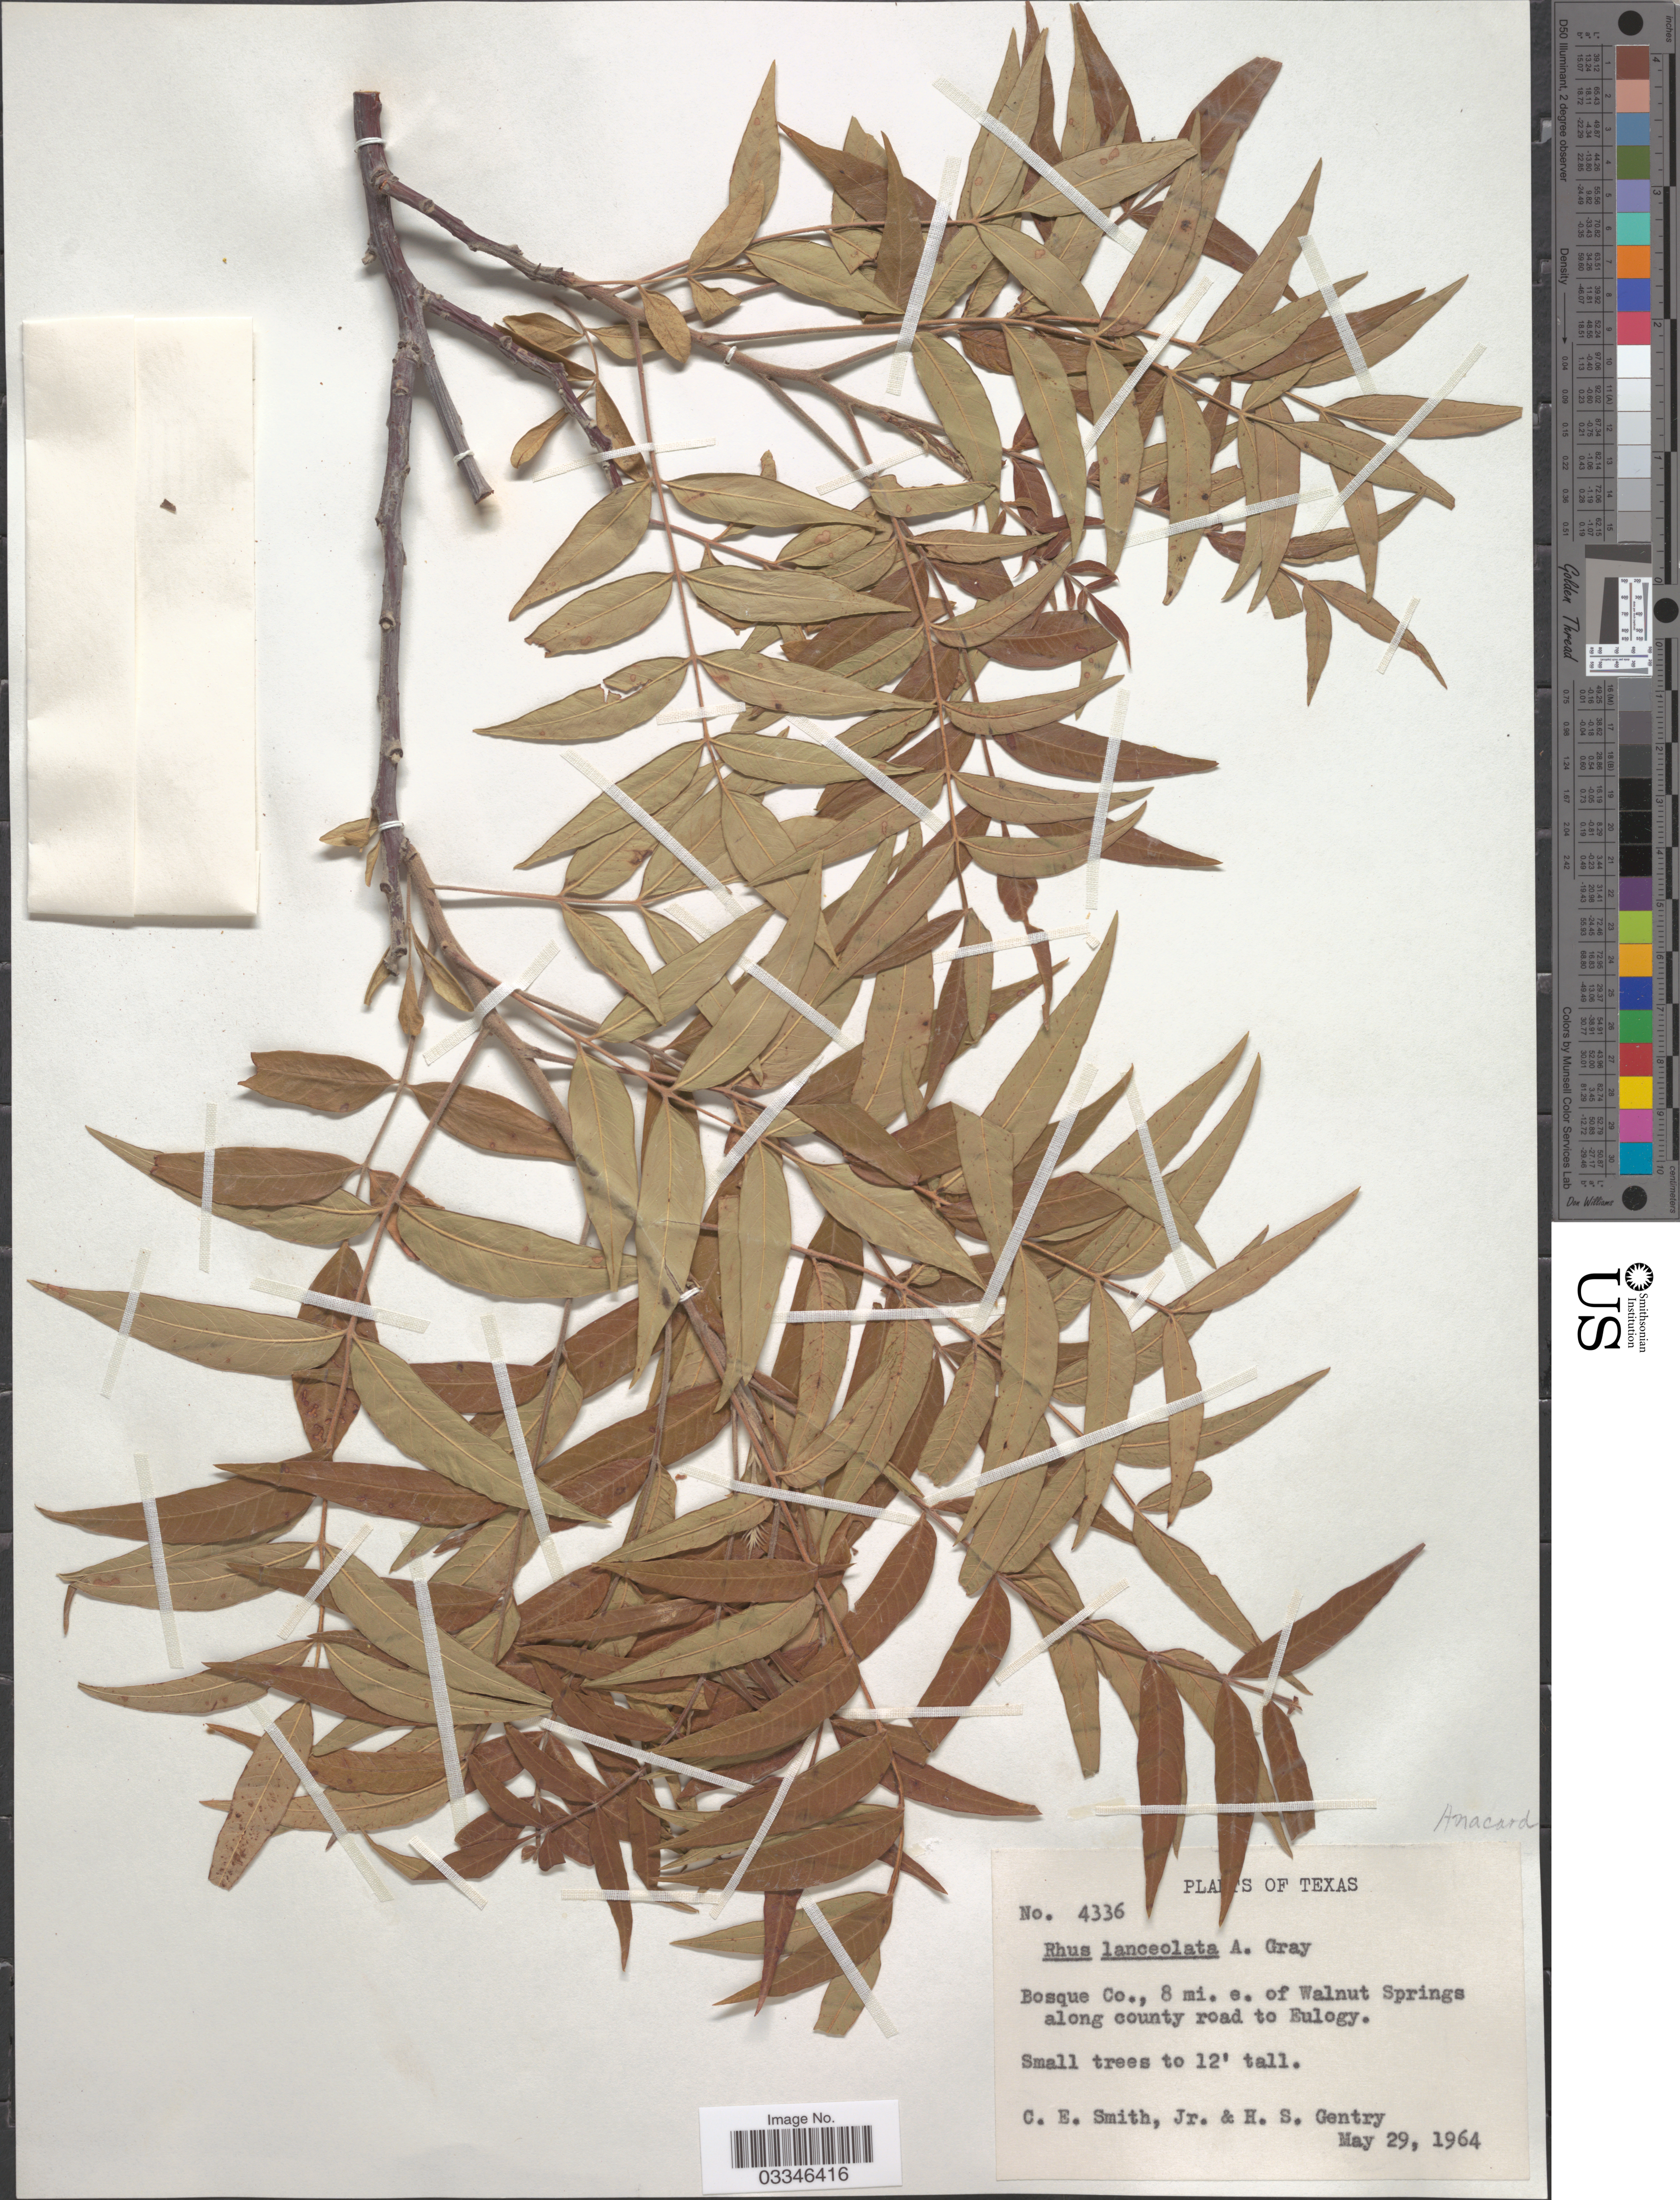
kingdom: Plantae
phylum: Tracheophyta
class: Magnoliopsida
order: Sapindales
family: Anacardiaceae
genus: Rhus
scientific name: Rhus lanceolata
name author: (A. Gray) Britton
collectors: C. E. Smith Jr. & H. S. Gentry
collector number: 4336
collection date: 1964-05-29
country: United States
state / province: Texas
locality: Bosque Co., 8 mi. e. of Walnut Springs along county road to Eulogy.